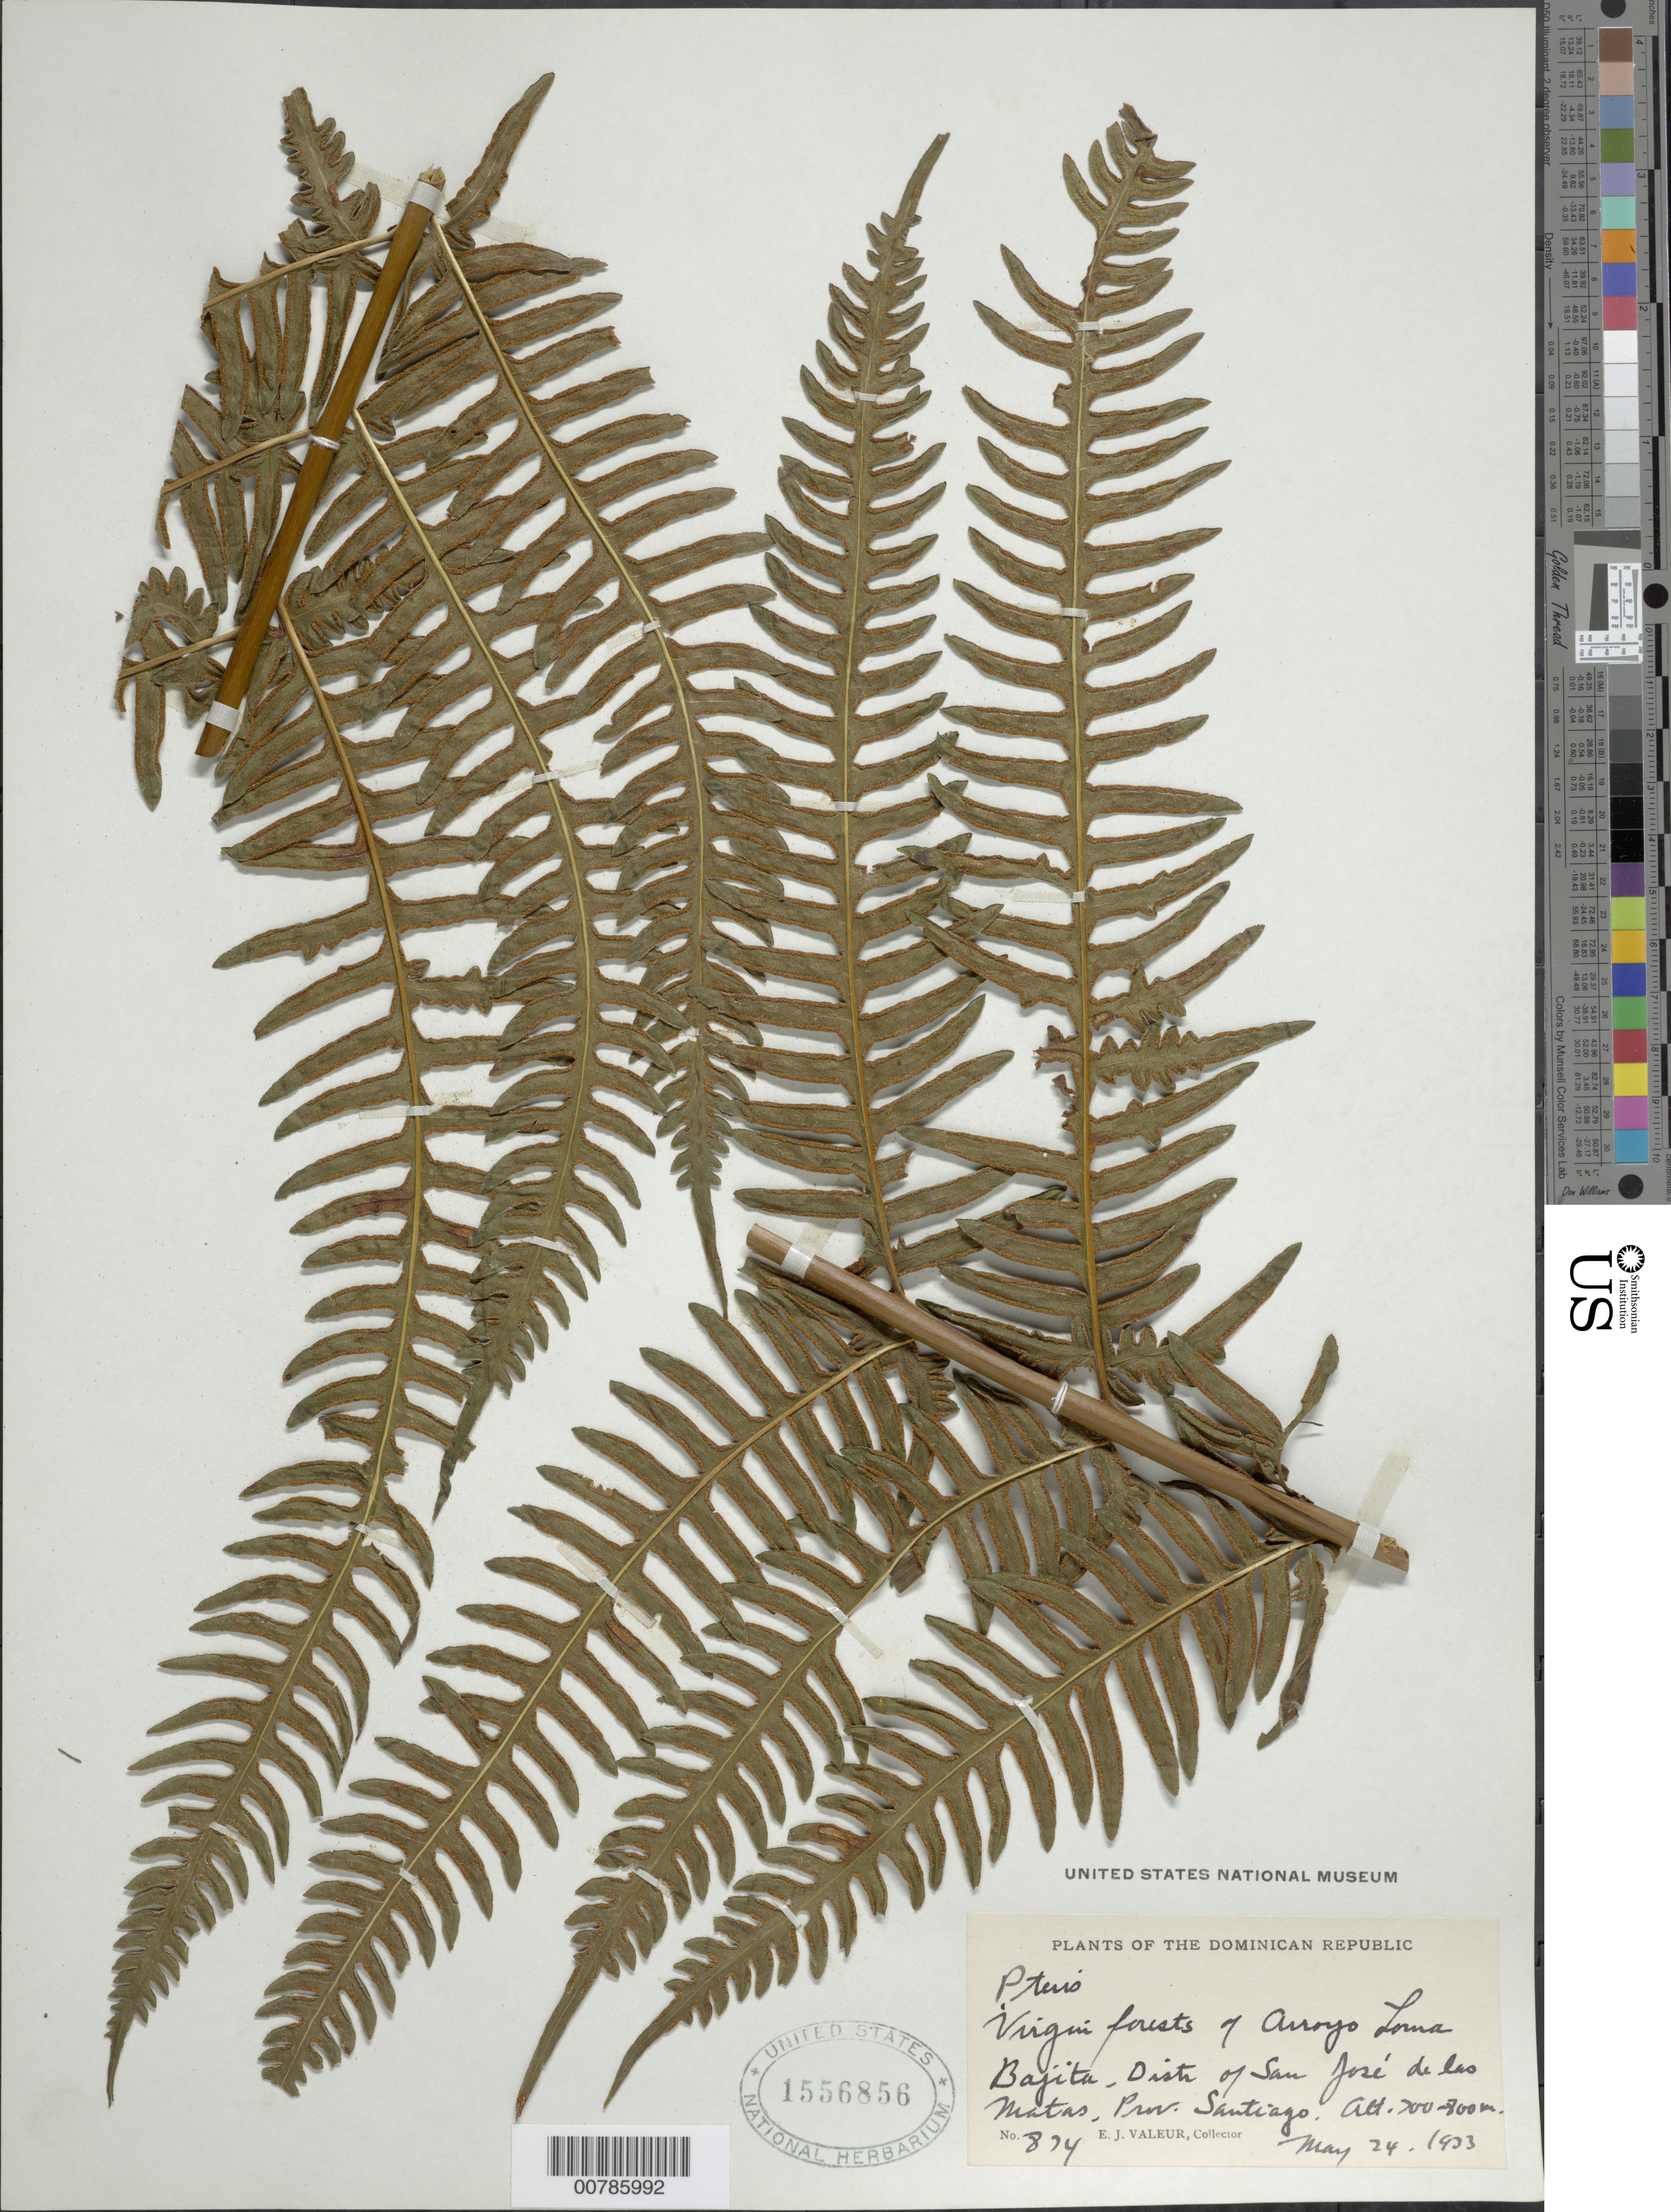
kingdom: Plantae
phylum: Tracheophyta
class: Polypodiopsida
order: Polypodiales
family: Pteridaceae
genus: Pteris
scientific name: Pteris podophylla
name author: Sw.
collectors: E. Valeur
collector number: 874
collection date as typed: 24 May 1933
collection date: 1933-05-24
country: Dominican Republic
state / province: Santiago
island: Hispaniola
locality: Dist. San José de las Matas, Arroyo Loma Bajita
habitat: Virgin forest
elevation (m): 700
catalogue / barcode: US 1556856